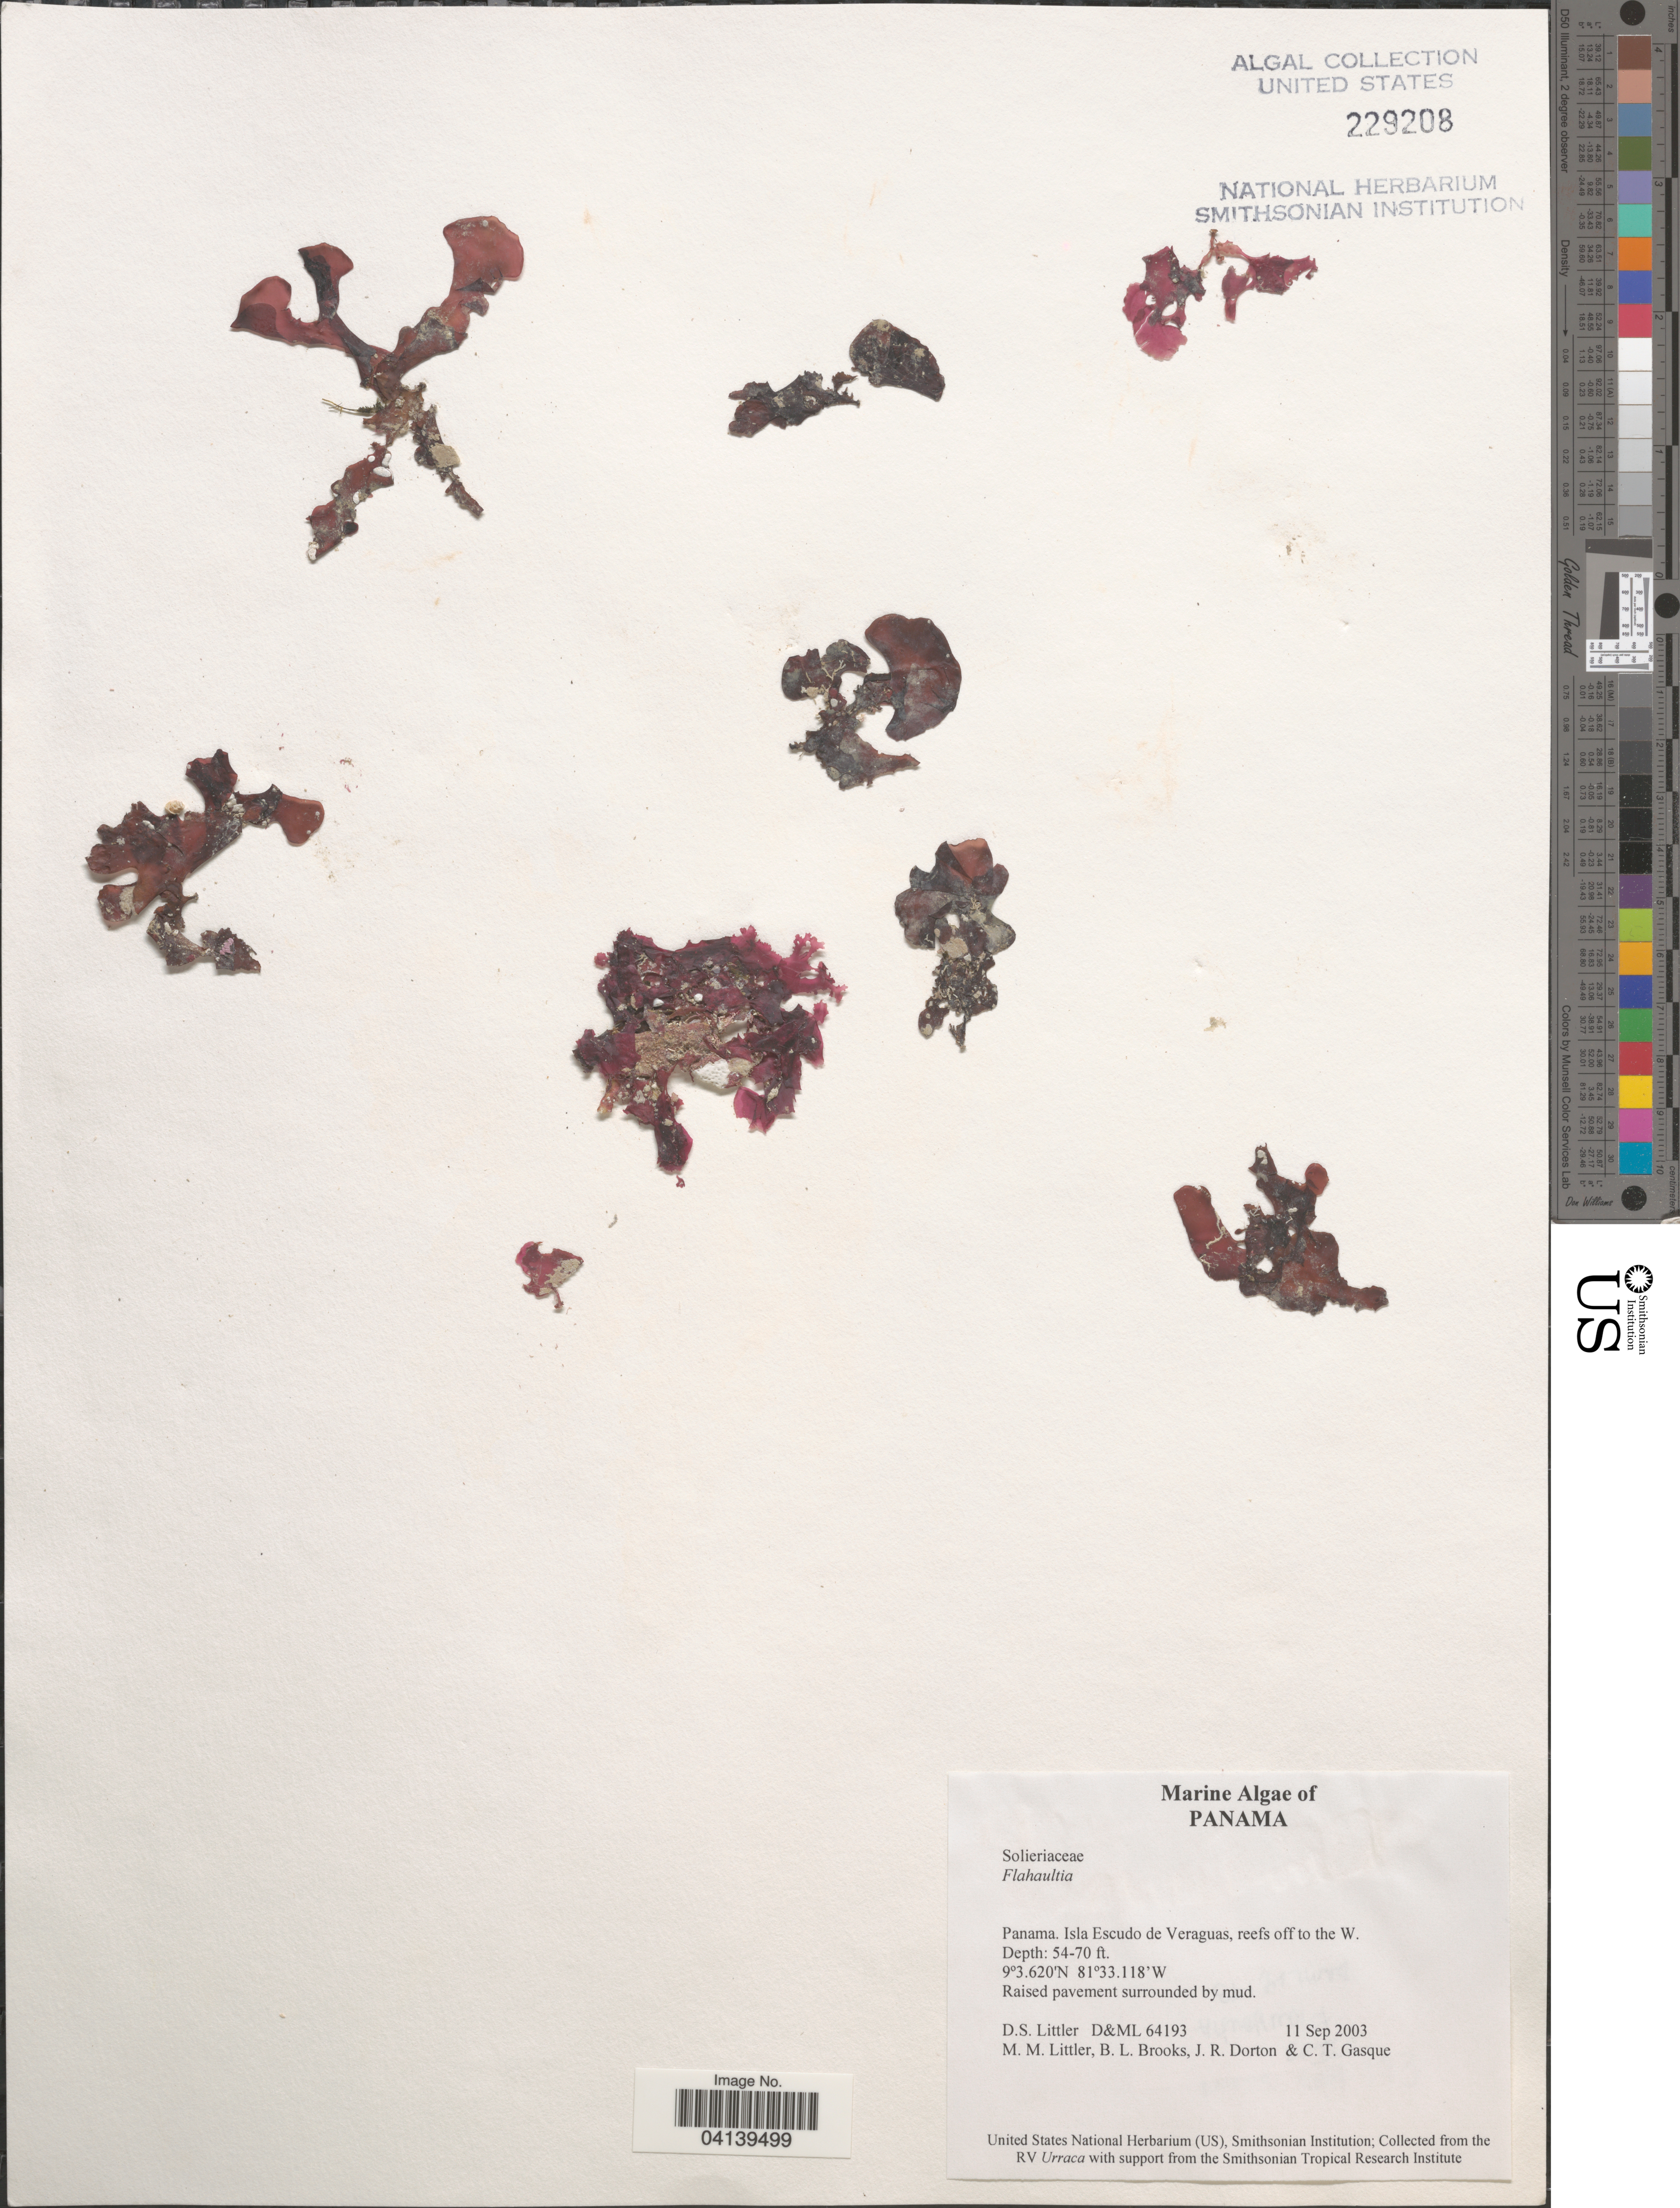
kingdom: Plantae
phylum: Rhodophyta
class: Florideophyceae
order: Gigartinales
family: Solieriaceae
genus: Flahaultia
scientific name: Flahaultia sp.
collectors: D. S. Littler, B. Brooks, J. Dorton & C. Gasque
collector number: D&ML64193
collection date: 2003-09-11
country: Panama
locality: Isla Escudo de Veraguas, reefs off to the W.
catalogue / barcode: US 229208